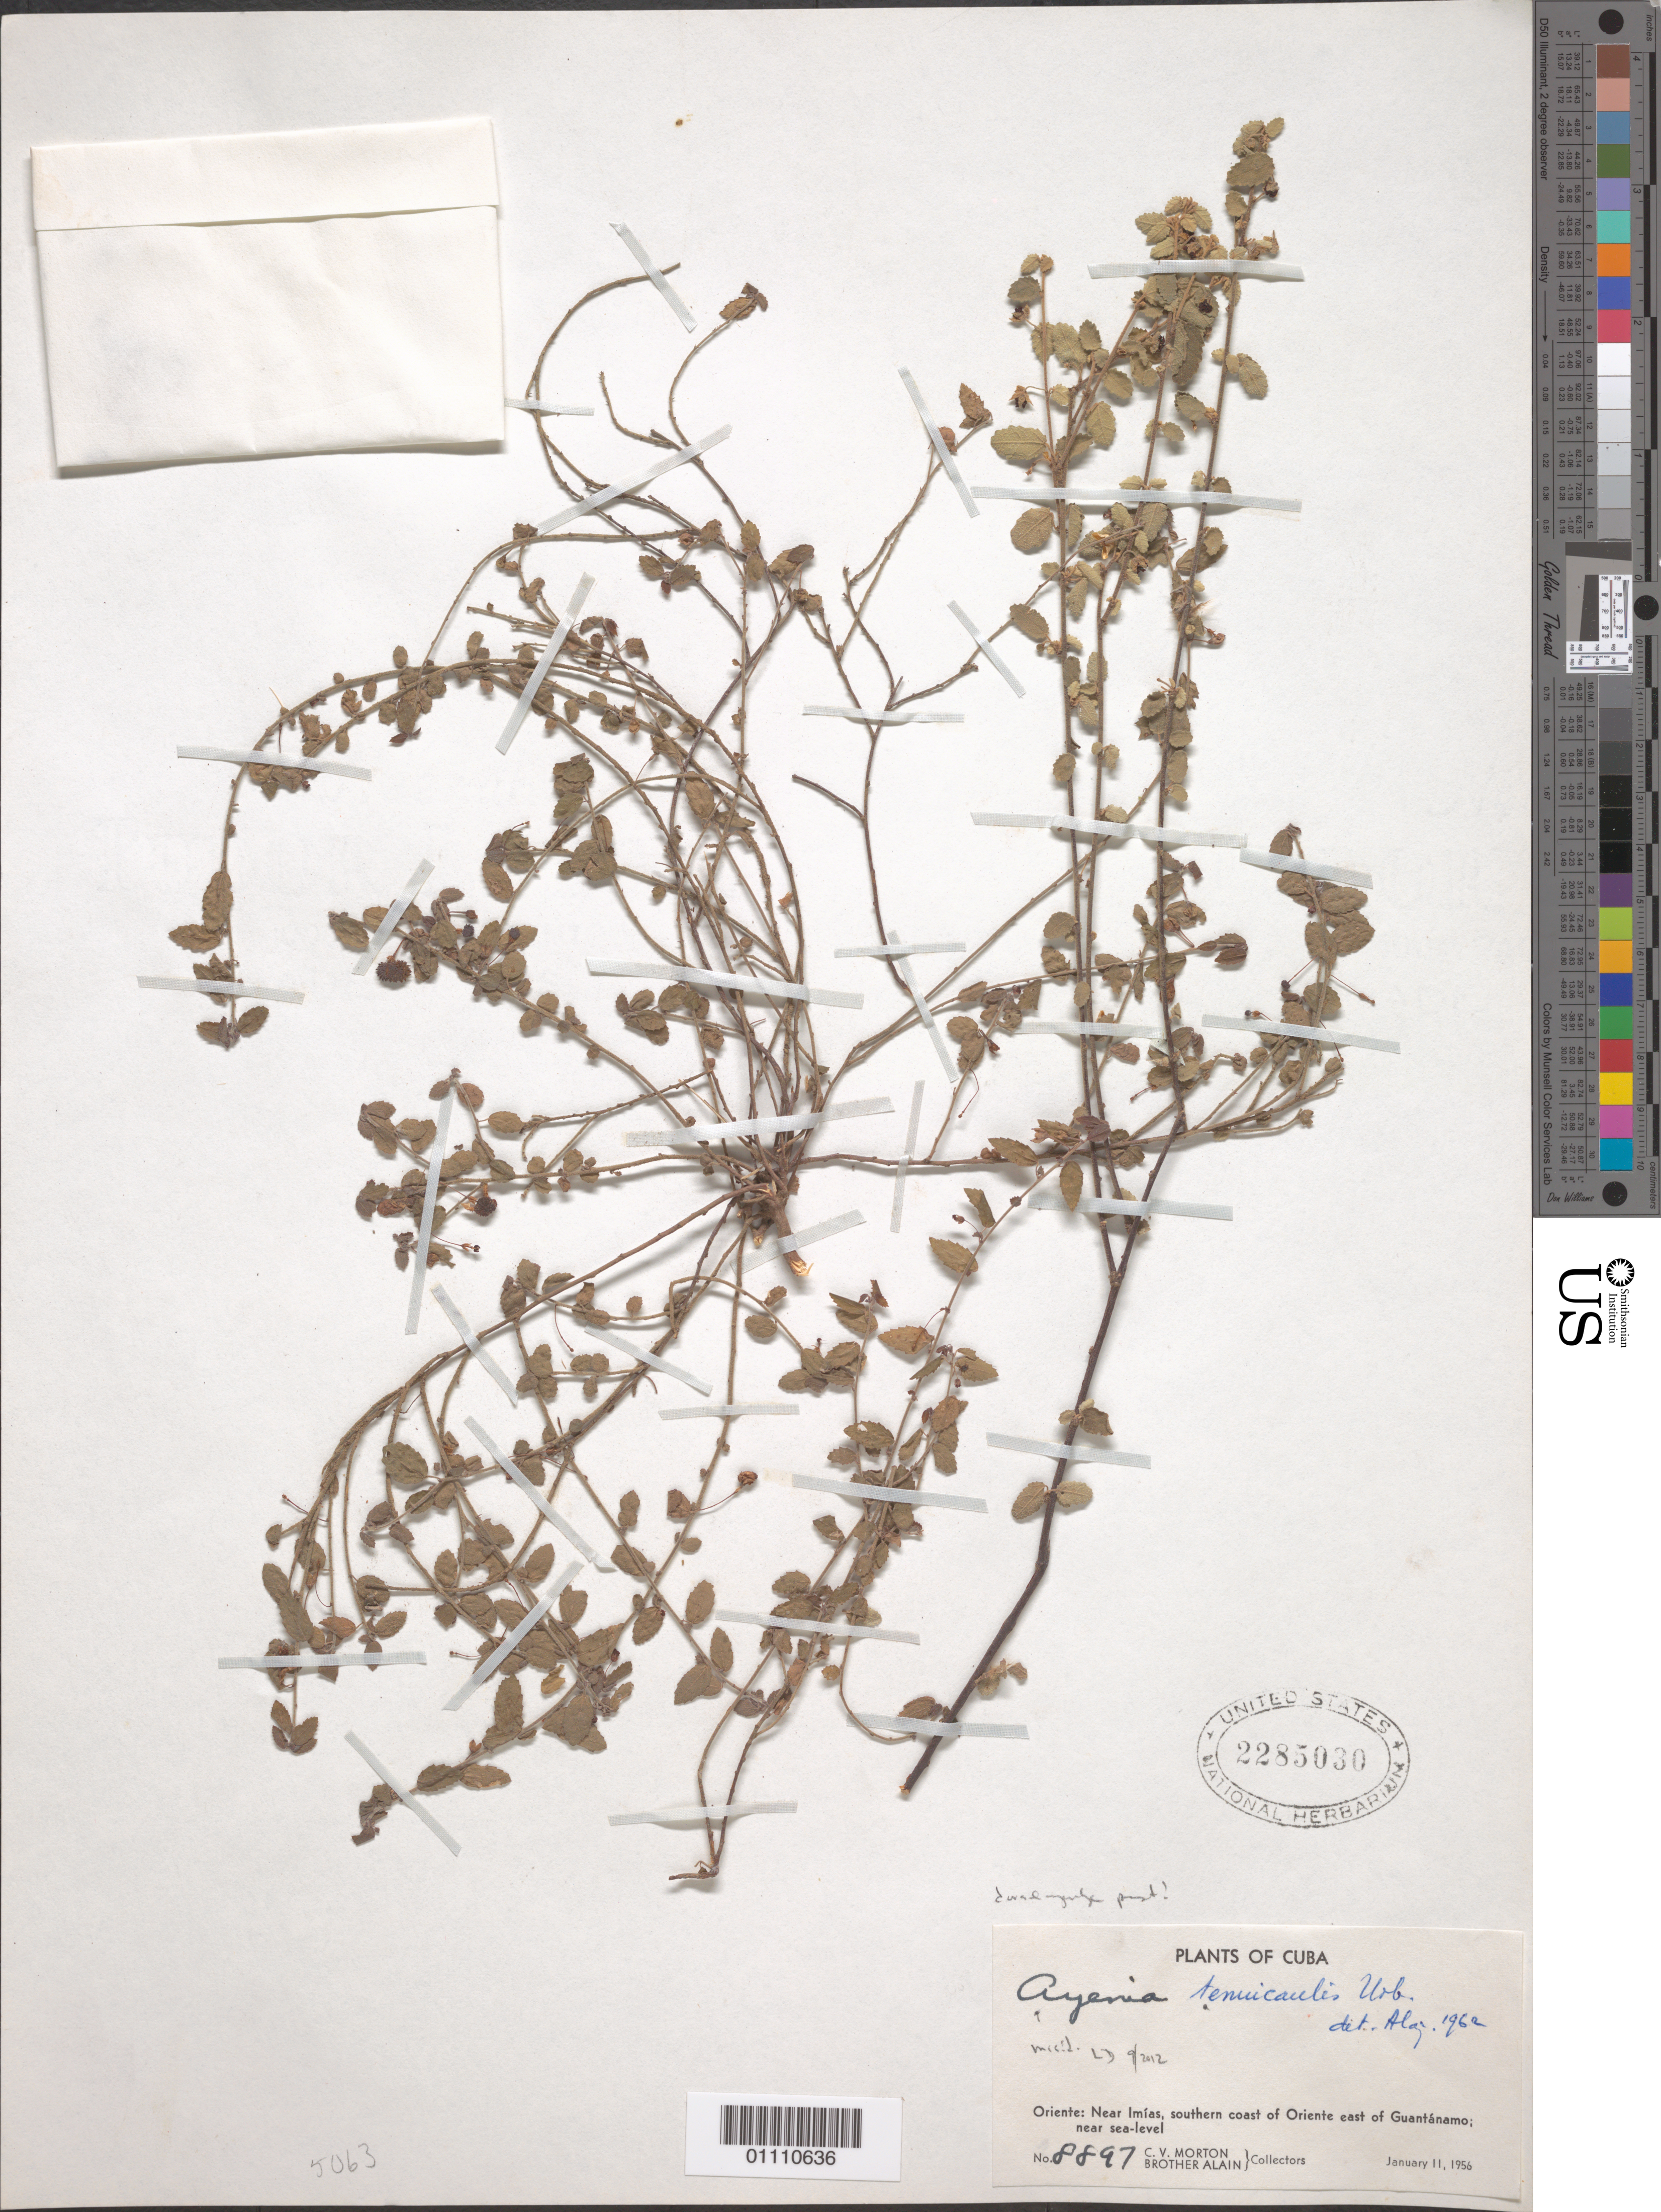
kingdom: Plantae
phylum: Tracheophyta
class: Magnoliopsida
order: Malvales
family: Malvaceae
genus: Ayenia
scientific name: Ayenia tenuicaulis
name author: Urb.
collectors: C. V. Morton & A. H. Liogier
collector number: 8897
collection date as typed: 11 Jan 1956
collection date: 1956-01-11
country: Cuba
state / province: Guantánamo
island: Cuba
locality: Near Imías, southern coast of Oriente E of Guantánamo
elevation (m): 0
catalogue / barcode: US 2285030